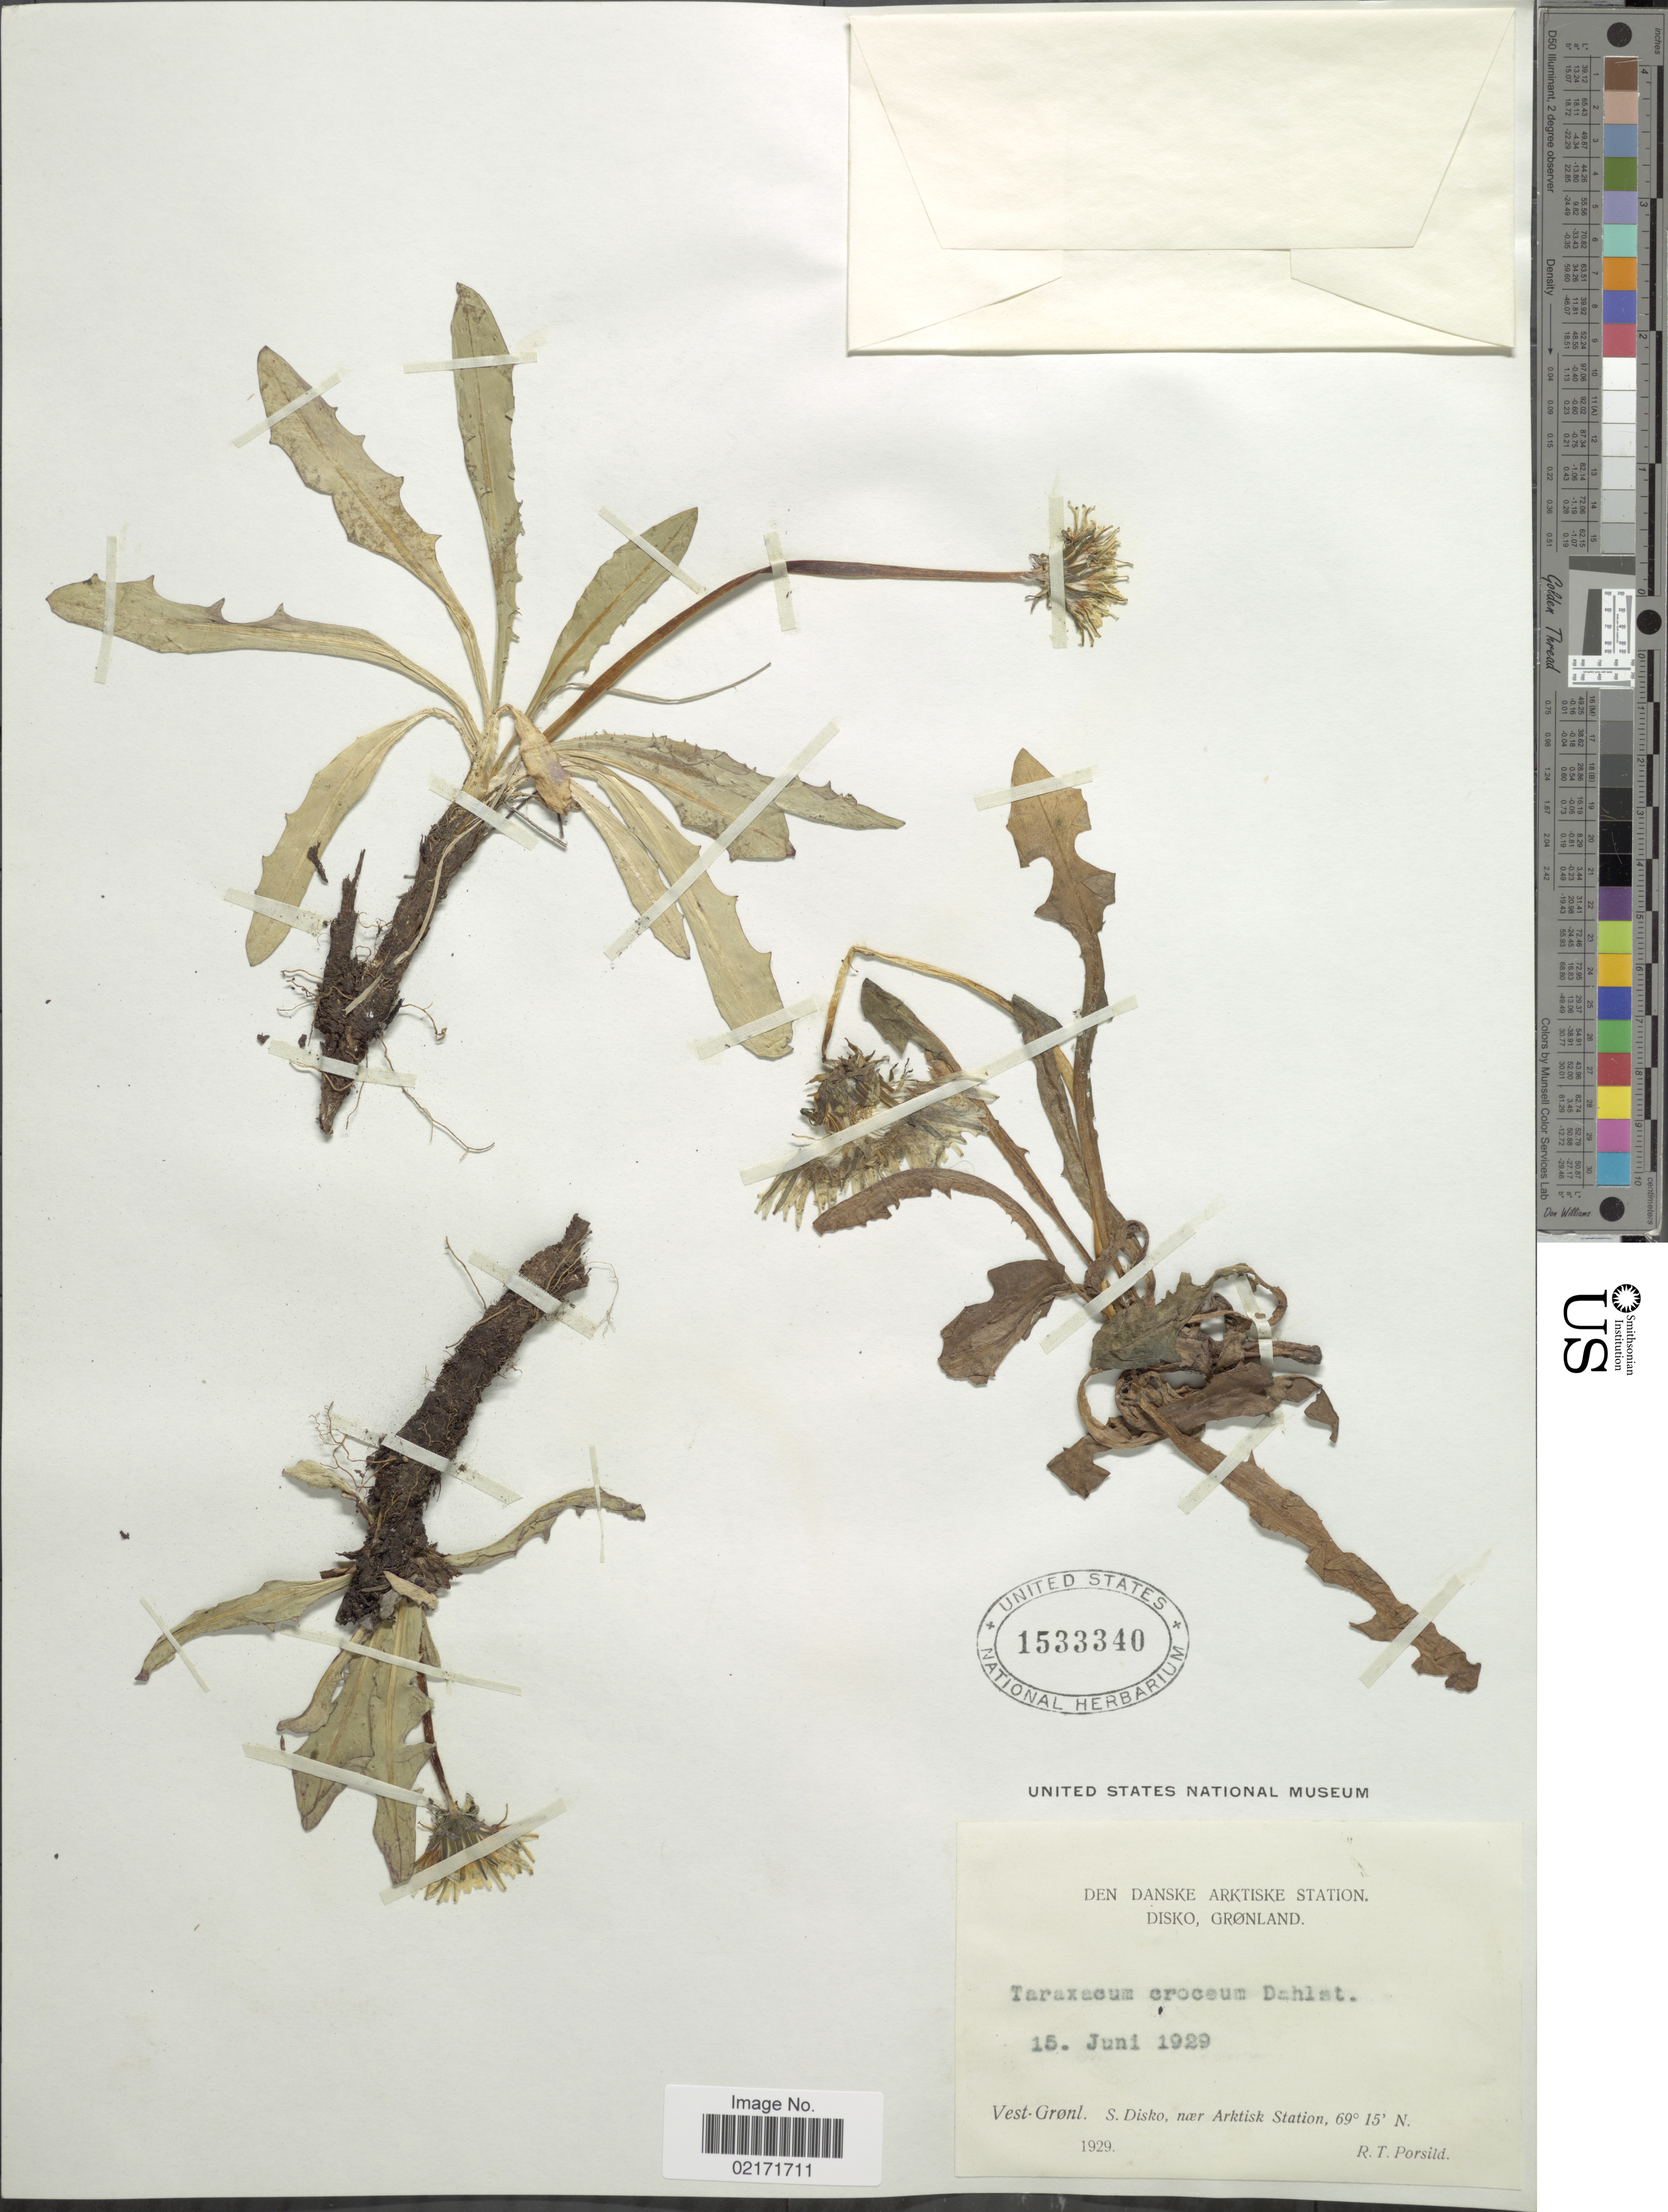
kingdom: Plantae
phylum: Tracheophyta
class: Magnoliopsida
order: Asterales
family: Asteraceae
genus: Taraxacum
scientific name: Taraxacum croceum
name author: Dahlst.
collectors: R. T. Porsild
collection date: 1929-06-15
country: Greenland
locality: Den Danske Arktiske Station. Disko, Grønland. Vest-Grønl. S. Disko, near Arktisk Station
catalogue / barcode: US 1533340